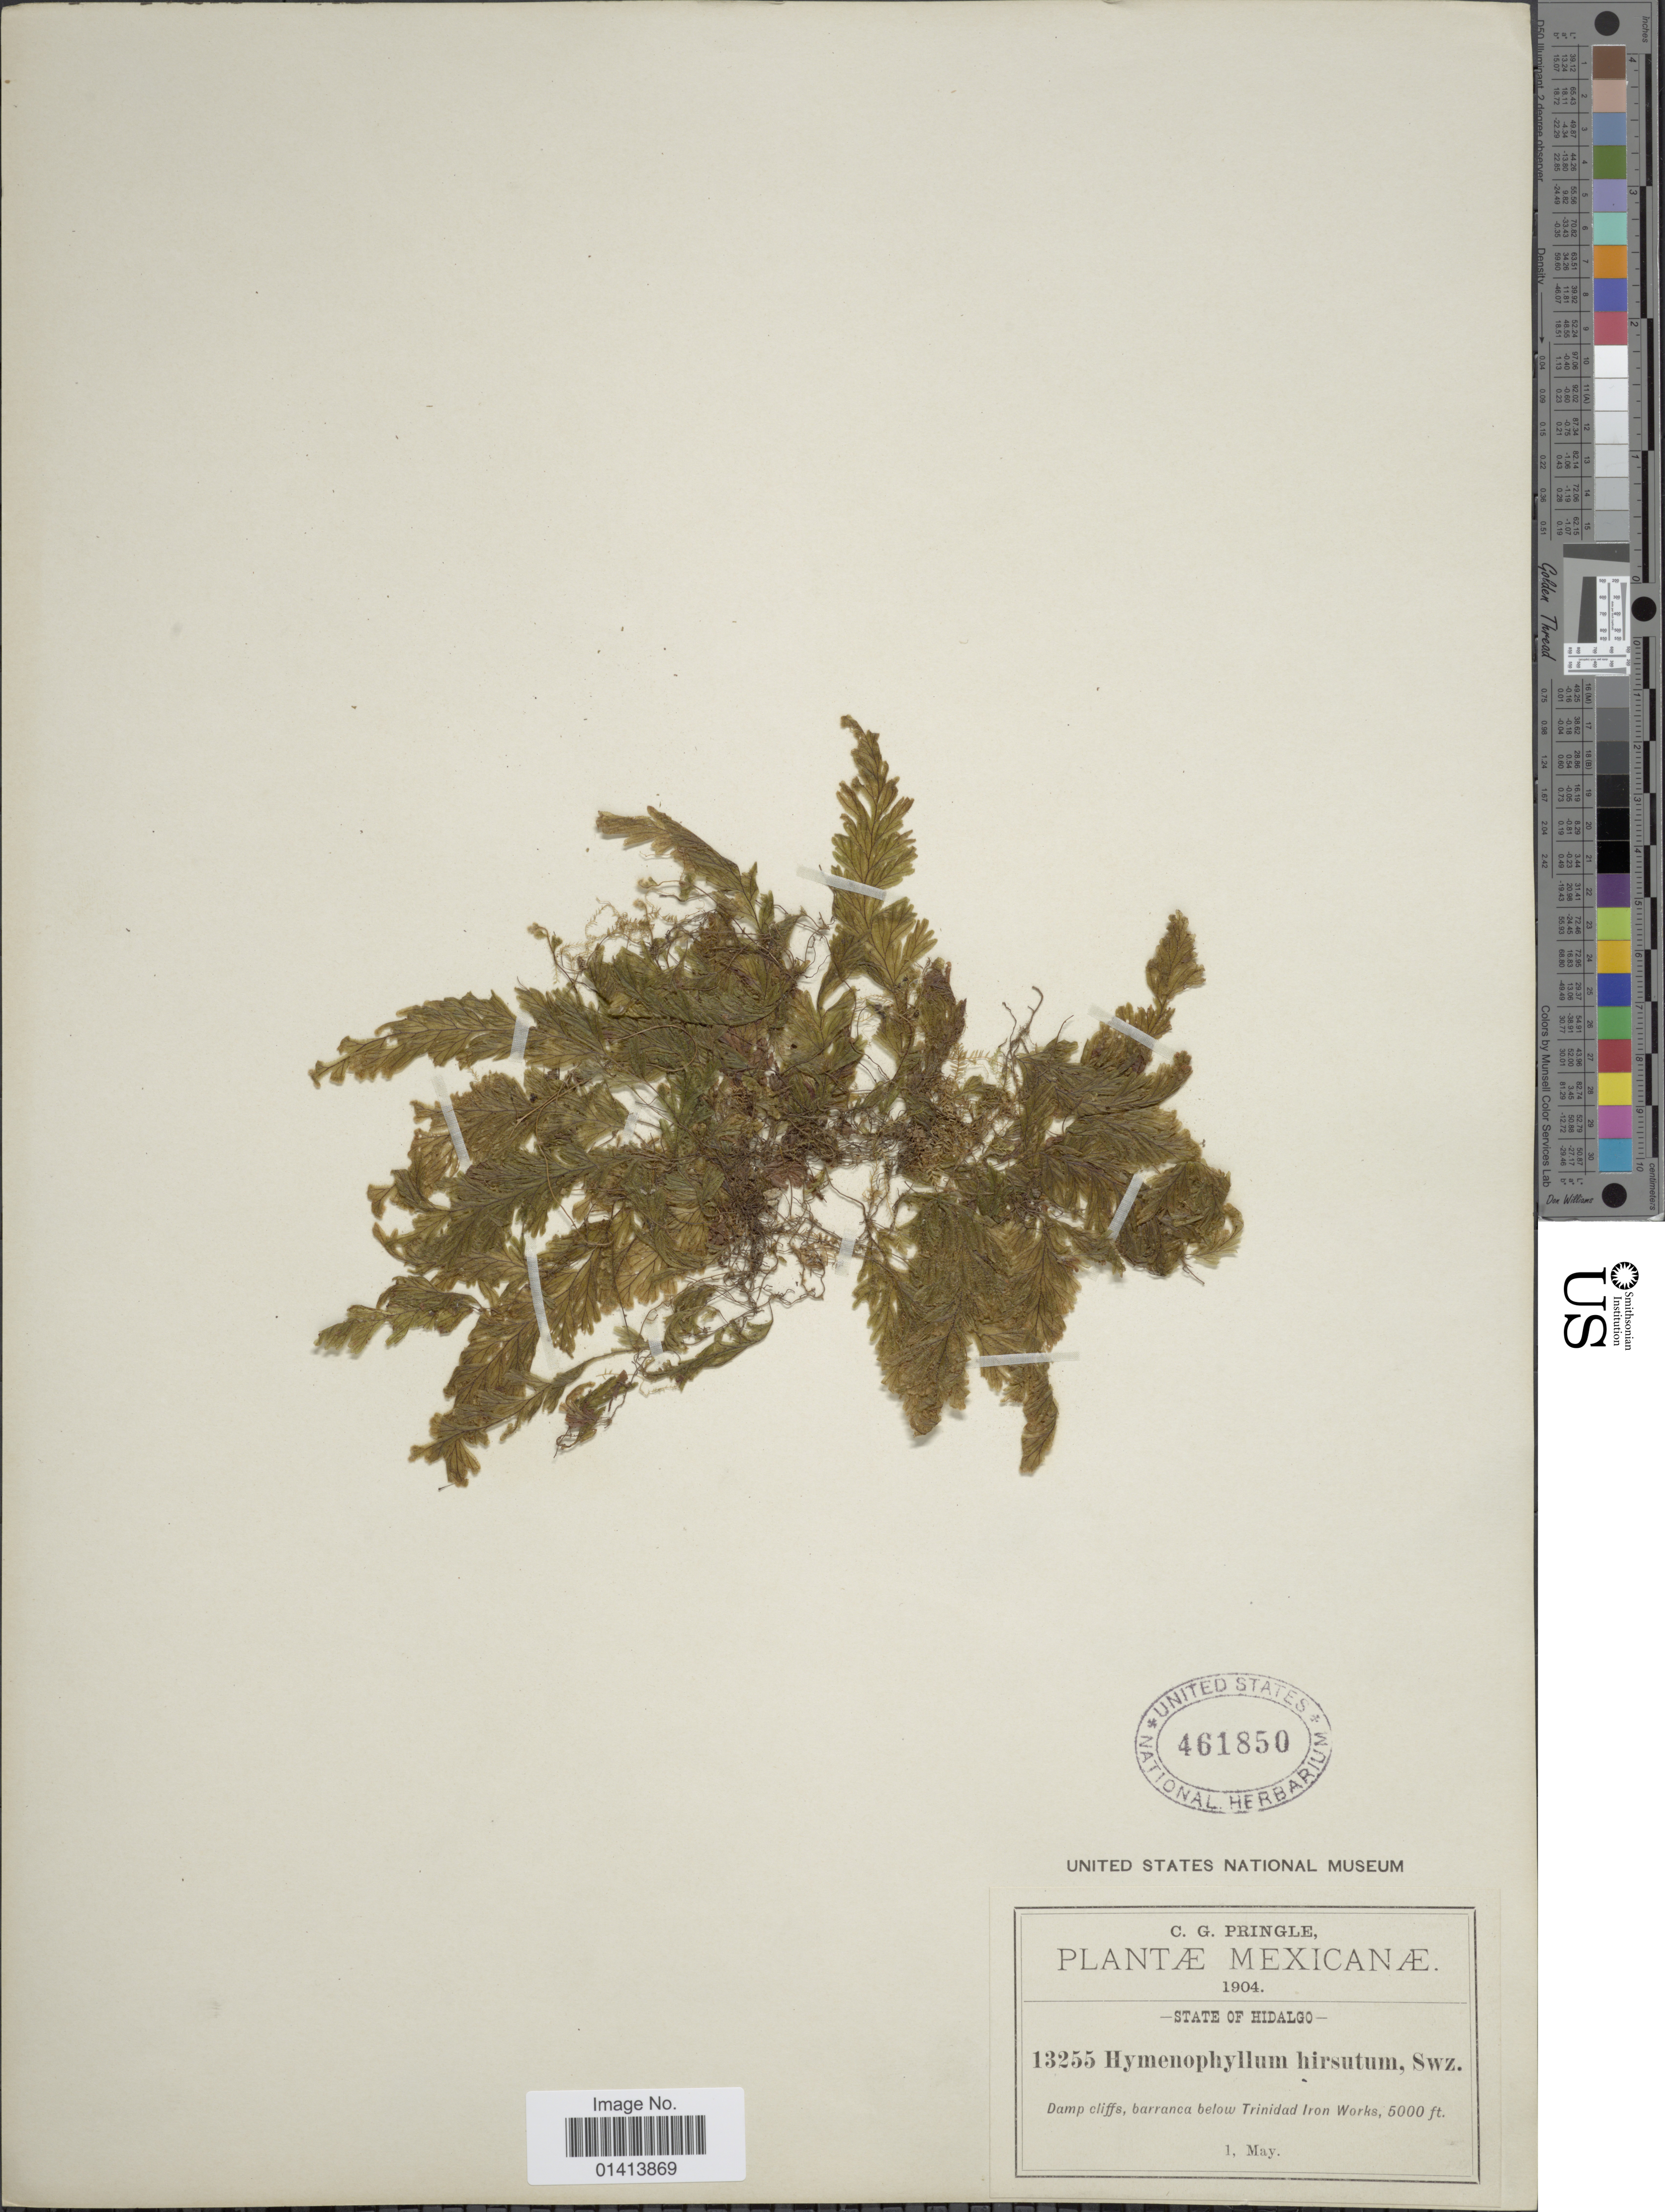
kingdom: Plantae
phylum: Tracheophyta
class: Polypodiopsida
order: Hymenophyllales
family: Hymenophyllaceae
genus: Hymenophyllum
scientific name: Hymenophyllum fragile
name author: (Hedw.) C.V. Morton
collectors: C. G. Pringle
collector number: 13255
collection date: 1904-05-01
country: Mexico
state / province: Hidalgo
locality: Damp cliffs, barranca below Trinidad Iron Works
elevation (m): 1524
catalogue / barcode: US 461850